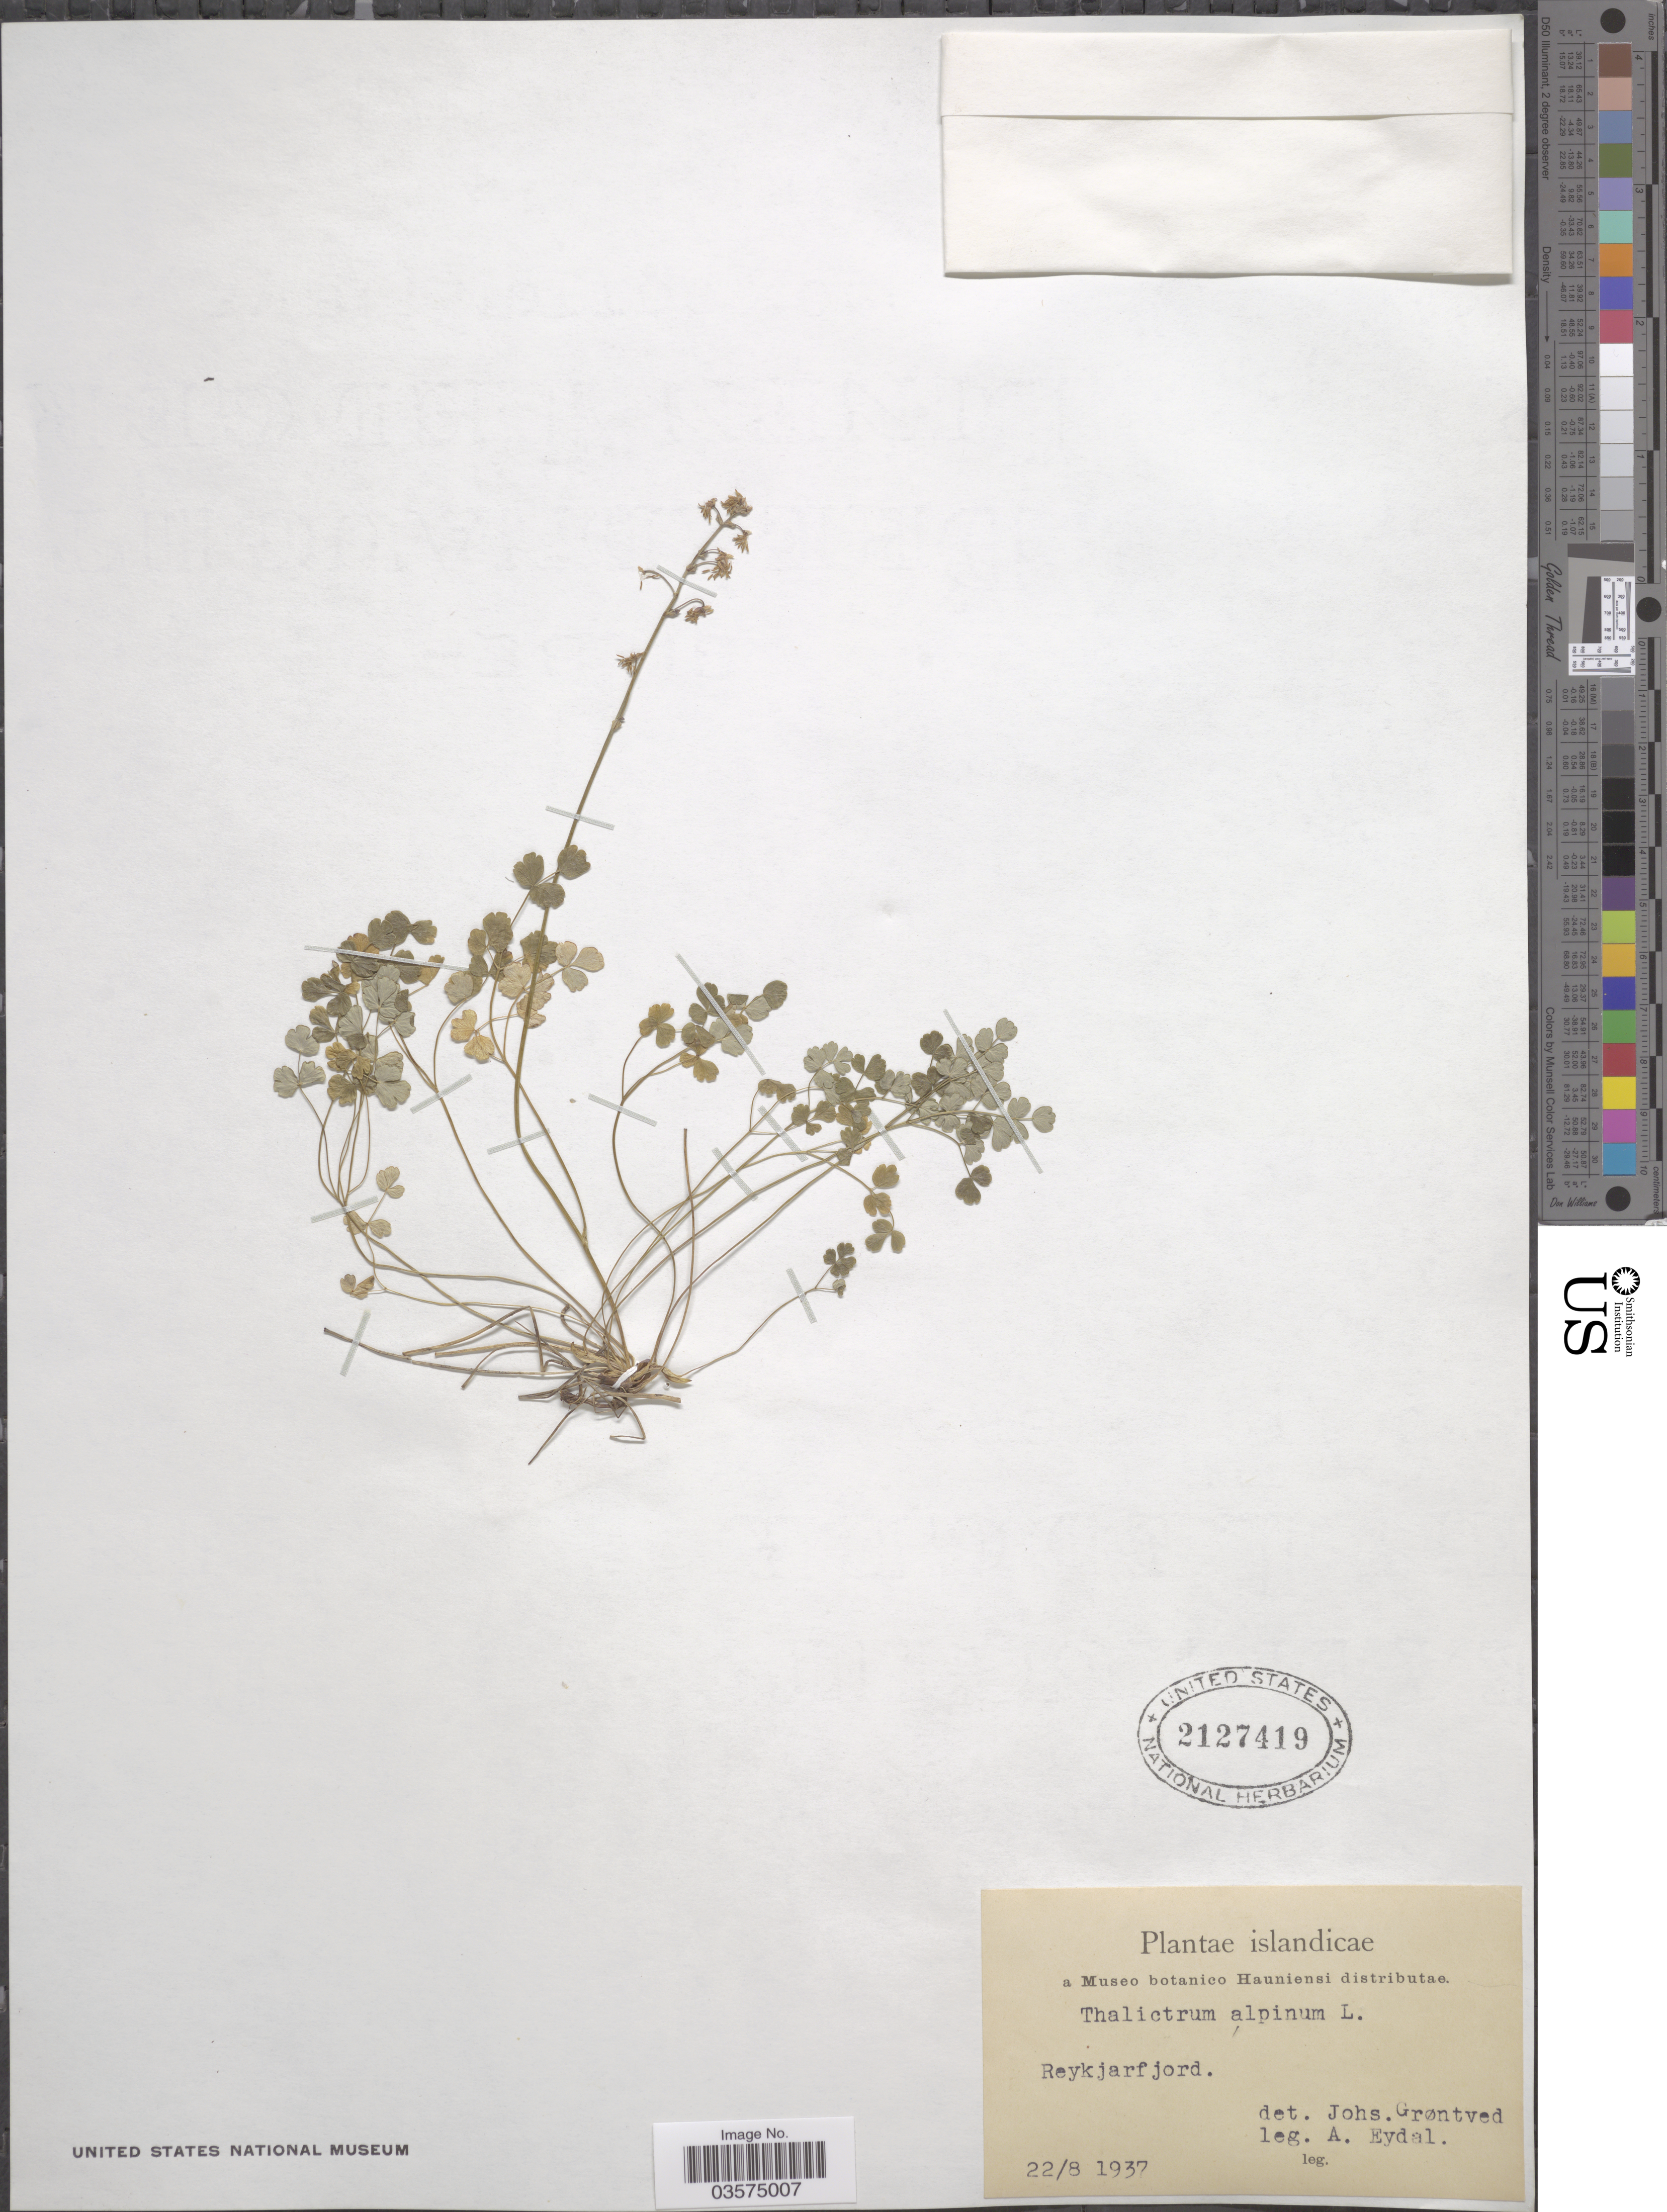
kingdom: Plantae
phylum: Tracheophyta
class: Magnoliopsida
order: Ranunculales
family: Ranunculaceae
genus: Thalictrum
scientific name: Thalictrum alpinum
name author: L.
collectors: A. Eydal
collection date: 1937-08-22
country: Iceland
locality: Islandicae. Reykjarfjord.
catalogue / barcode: US 2127419